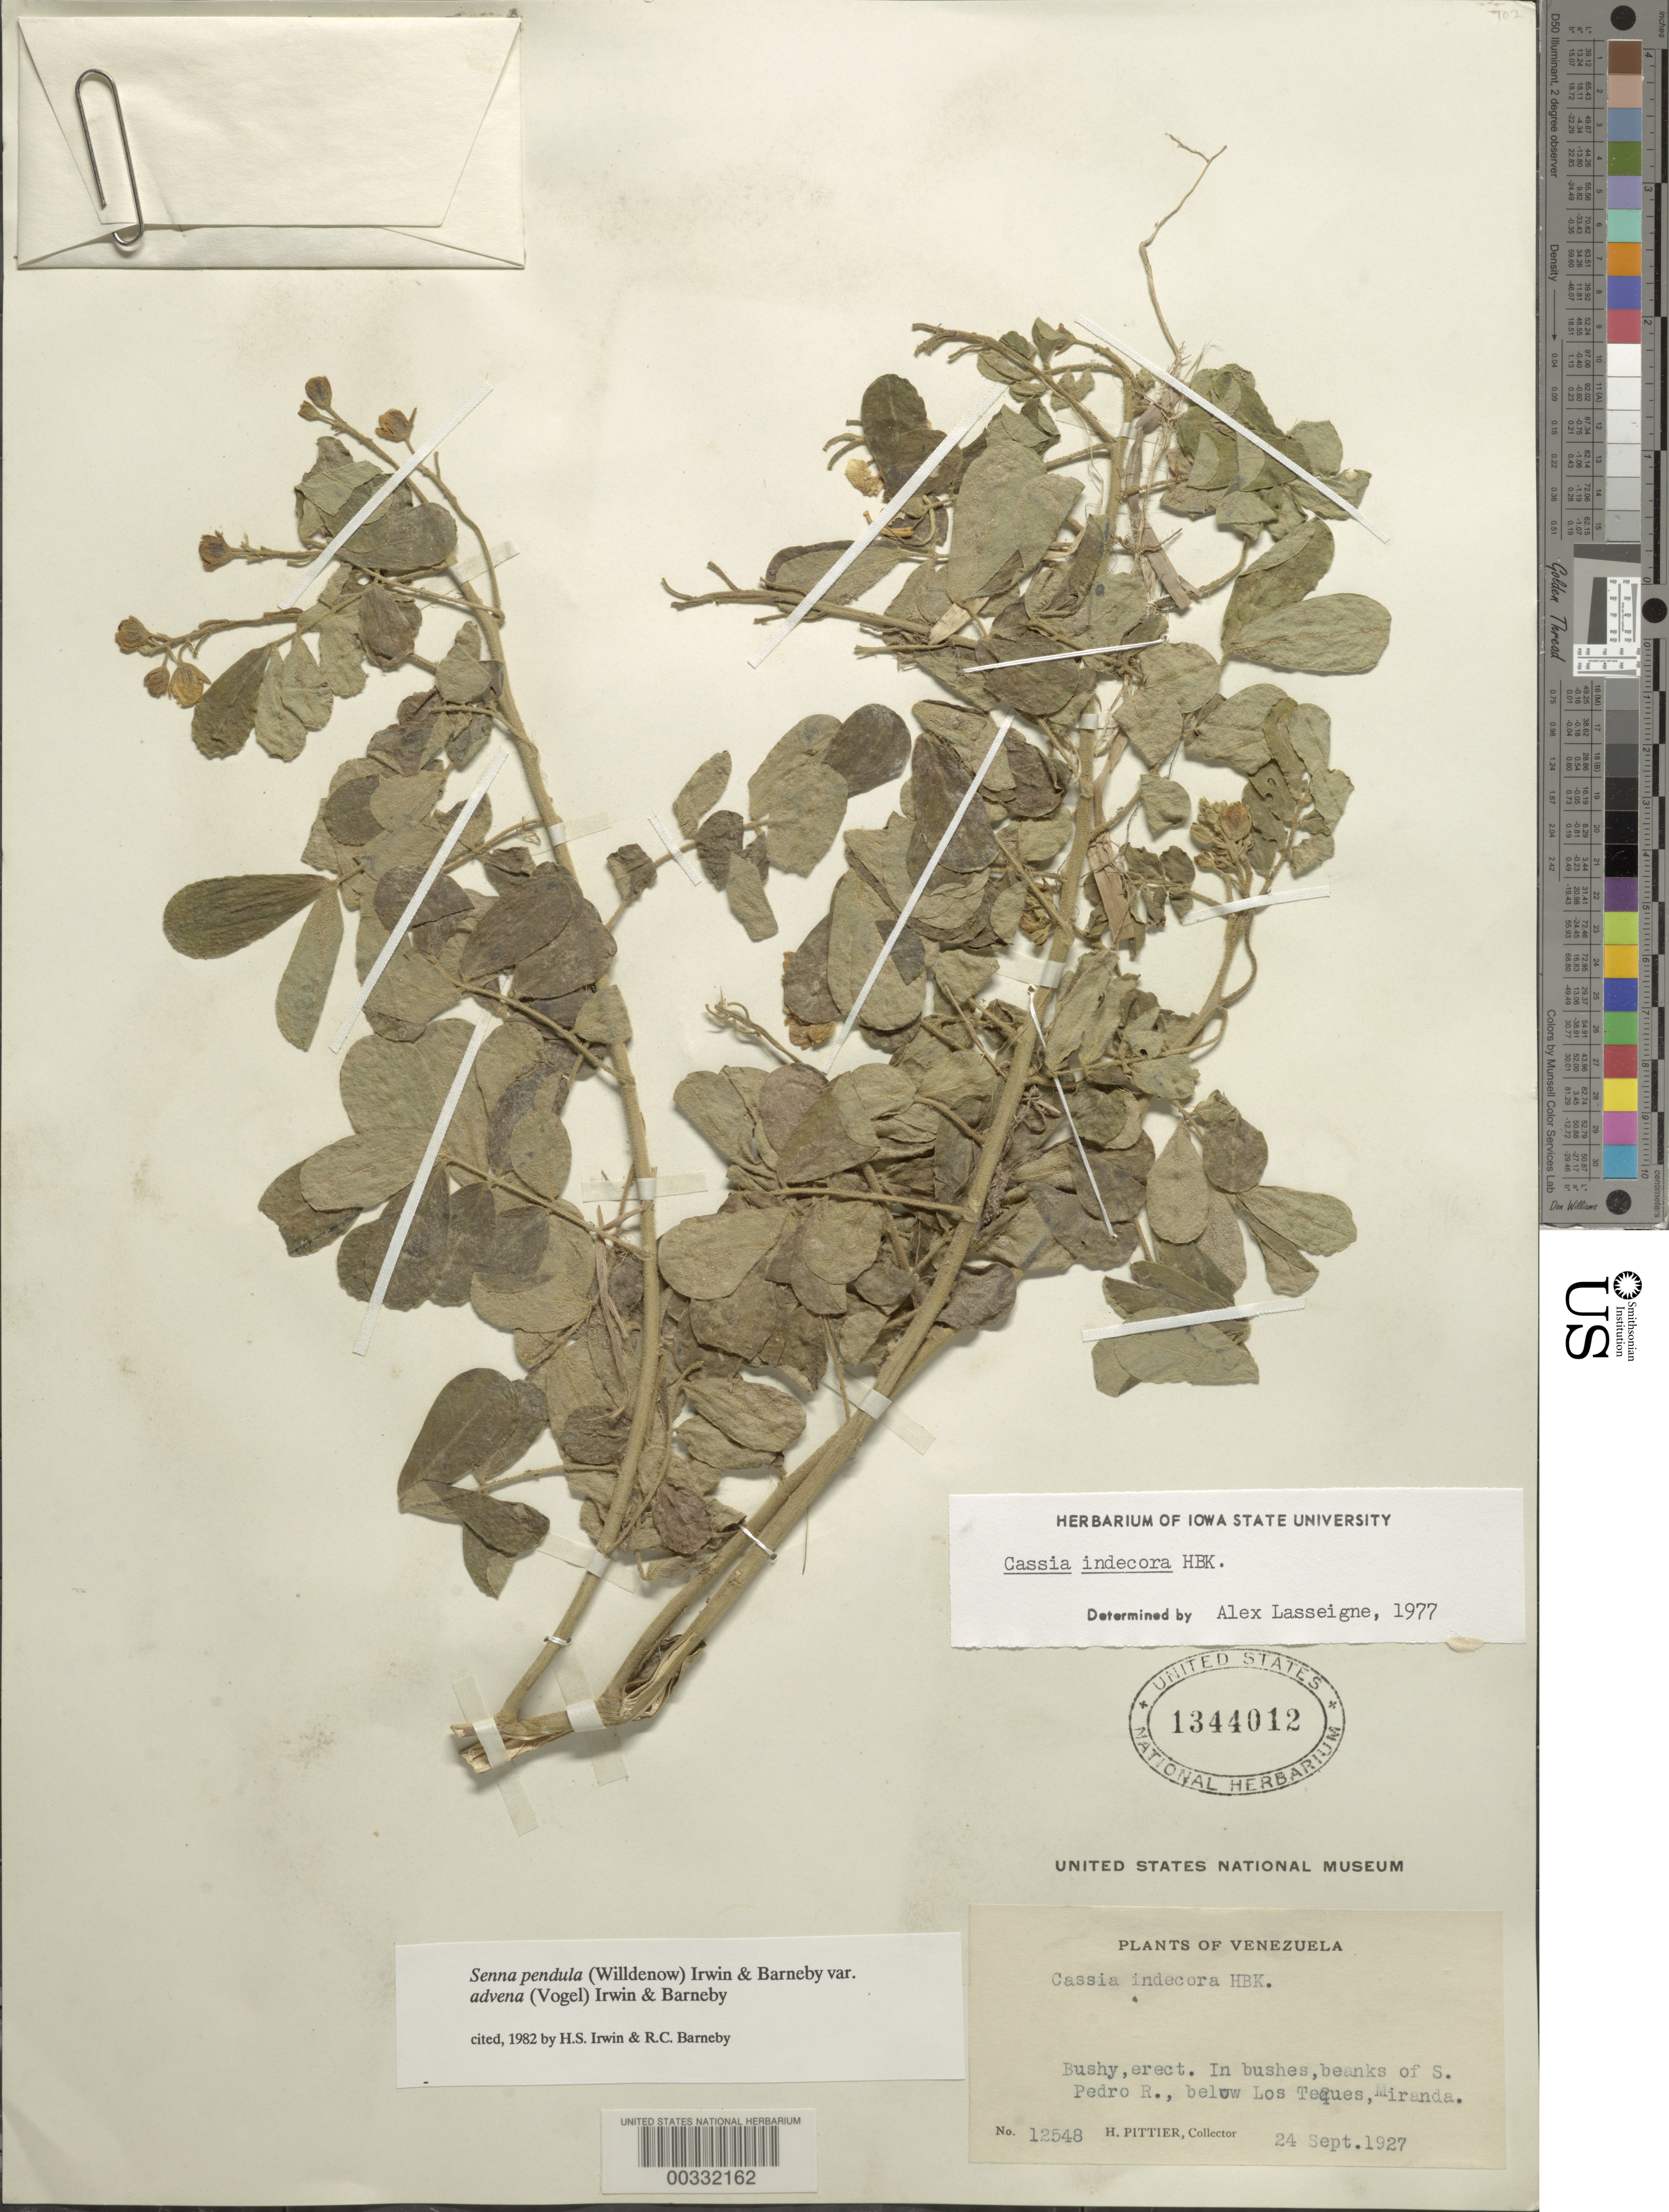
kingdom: Plantae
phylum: Tracheophyta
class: Magnoliopsida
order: Fabales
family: Fabaceae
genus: Senna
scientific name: Senna pendula var. advena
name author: (Vogel) H.S. Irwin & Barneby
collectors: H. F. Pittier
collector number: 12548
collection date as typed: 24 Sep 1927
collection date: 1927-09-24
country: Venezuela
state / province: Miranda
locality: Banks of rio s. pedro below los teques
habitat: River bank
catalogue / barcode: US 1344012